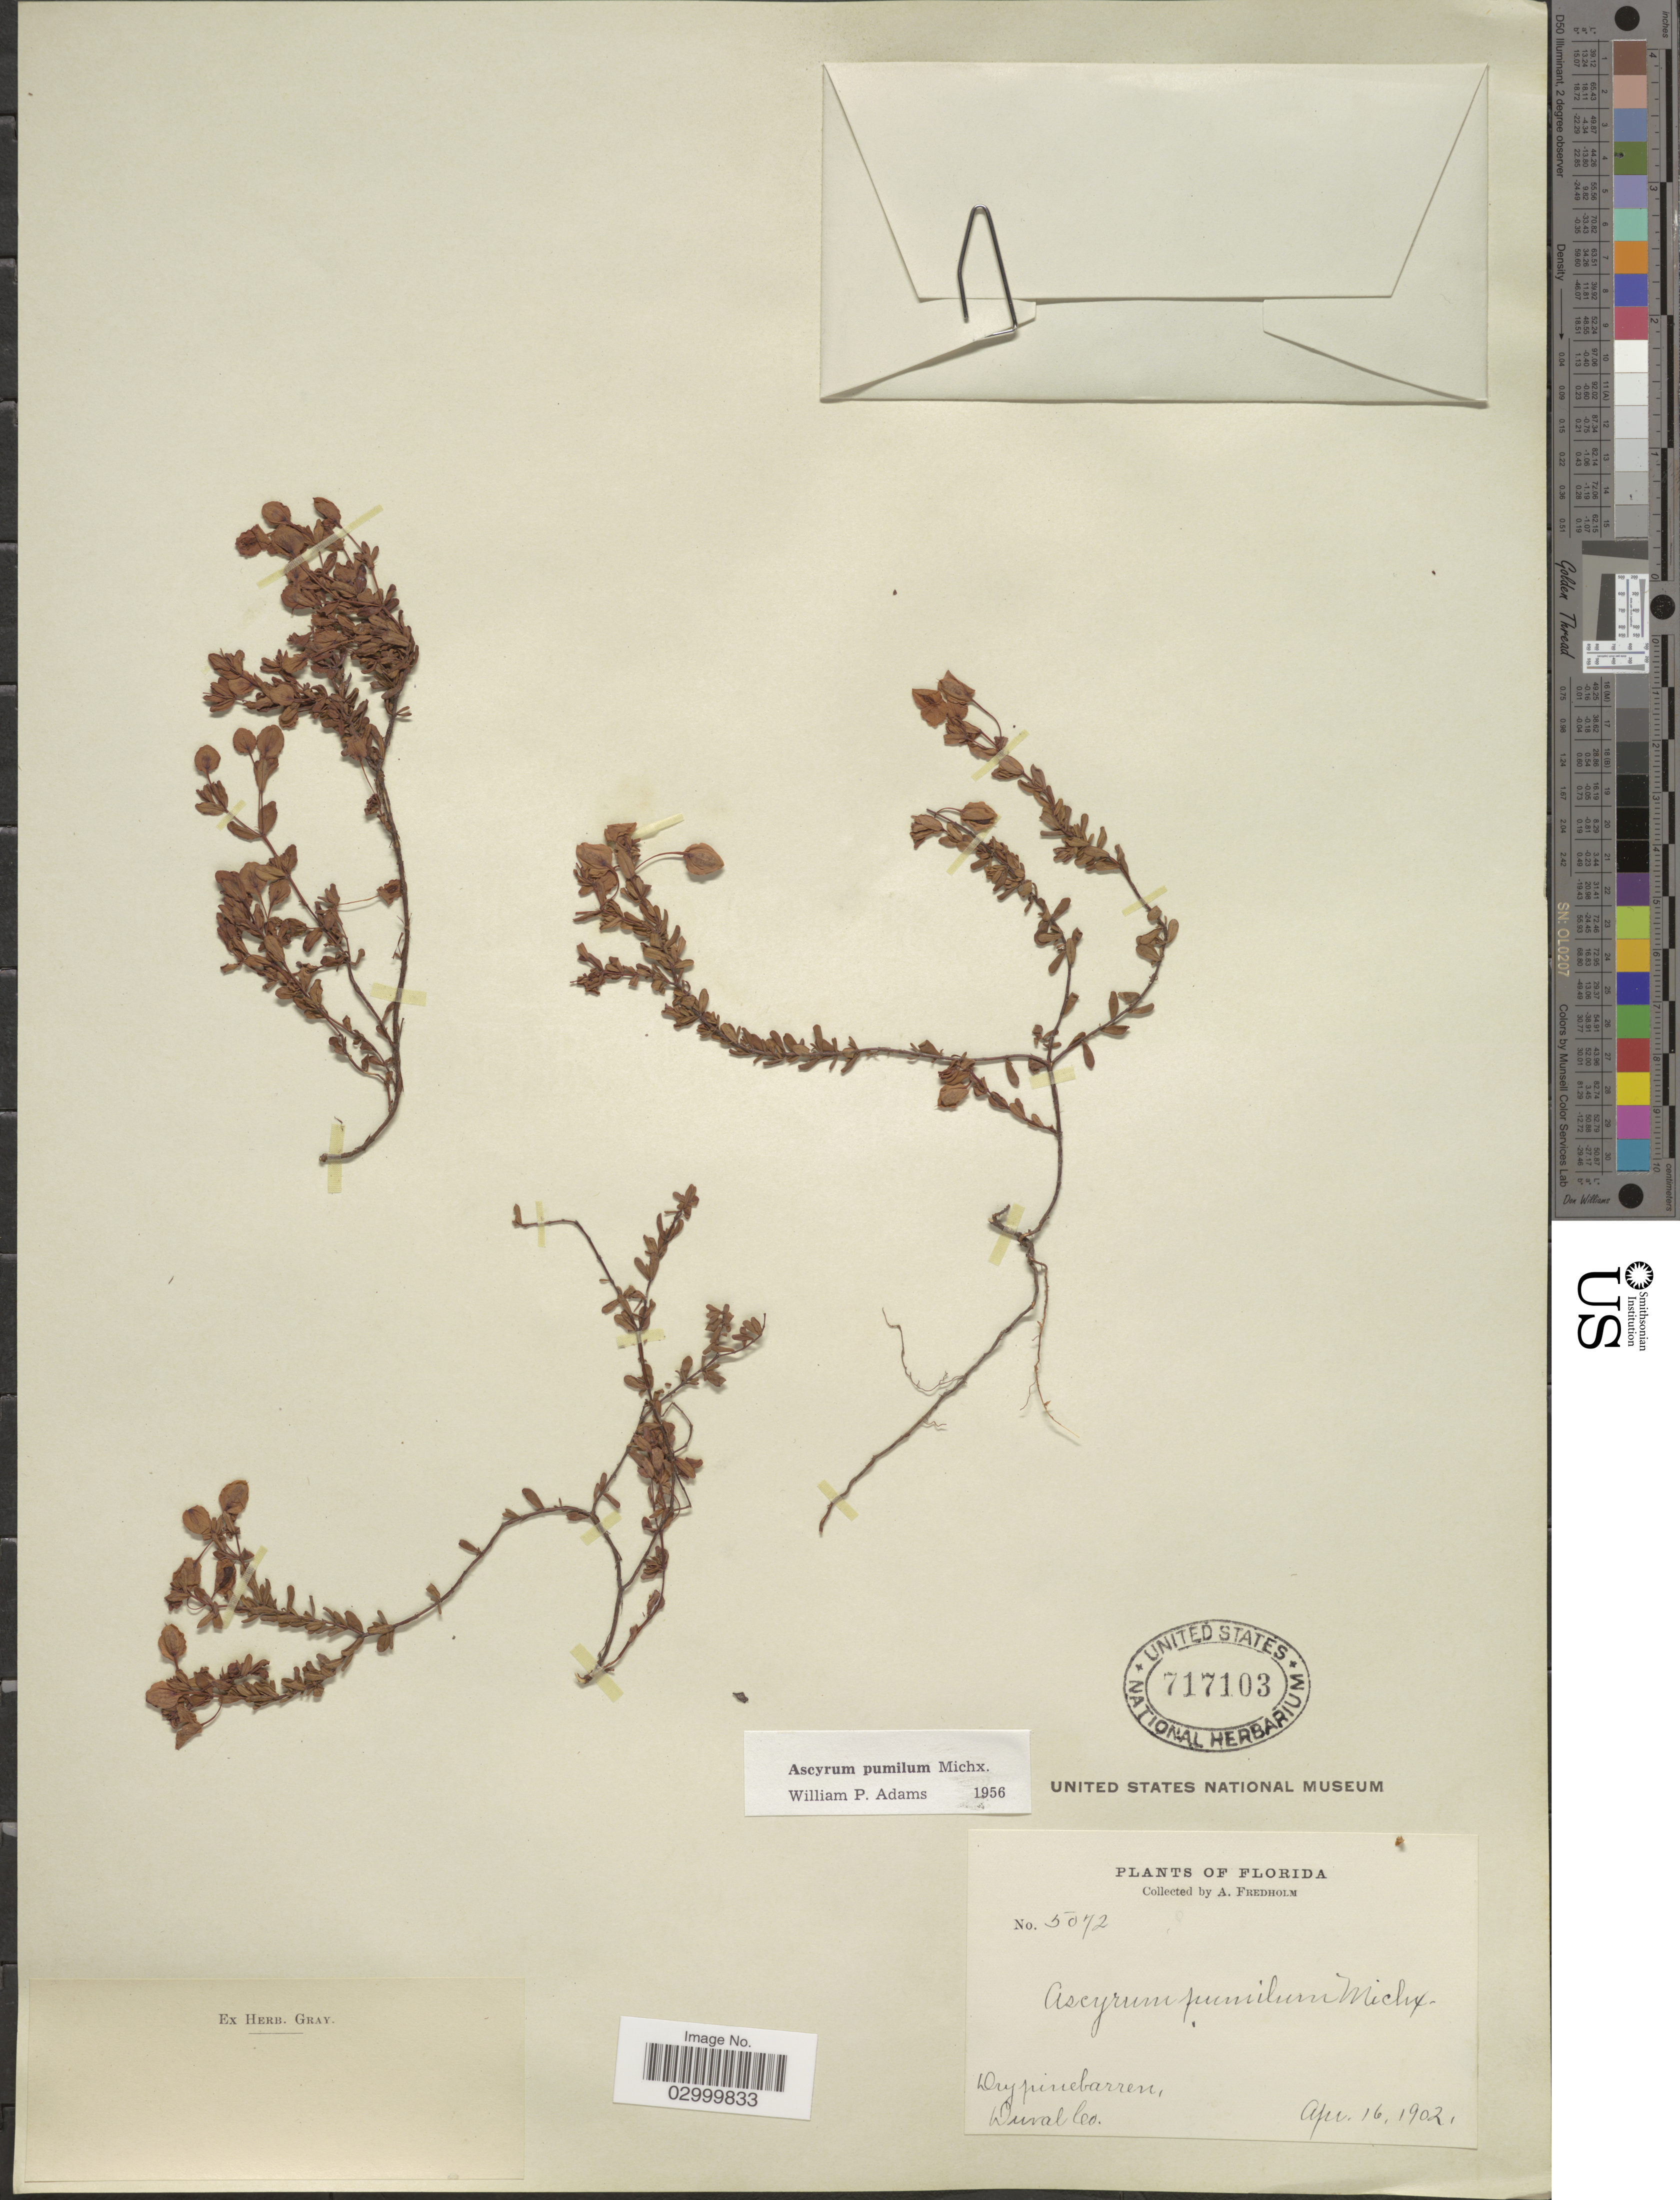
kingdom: Plantae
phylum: Tracheophyta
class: Magnoliopsida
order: Malpighiales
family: Hypericaceae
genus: Hypericum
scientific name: Hypericum suffructicosum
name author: W.P. Adams & N. Robson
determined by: Strong, Mark T., (BOT), Smithsonian Institution - National Museum of Natural History (UNITED STATES)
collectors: A. Fredholm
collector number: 5072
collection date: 1902-04-16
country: United States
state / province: Florida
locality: Dry pinebarren, Duval Co.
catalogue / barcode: US 717103